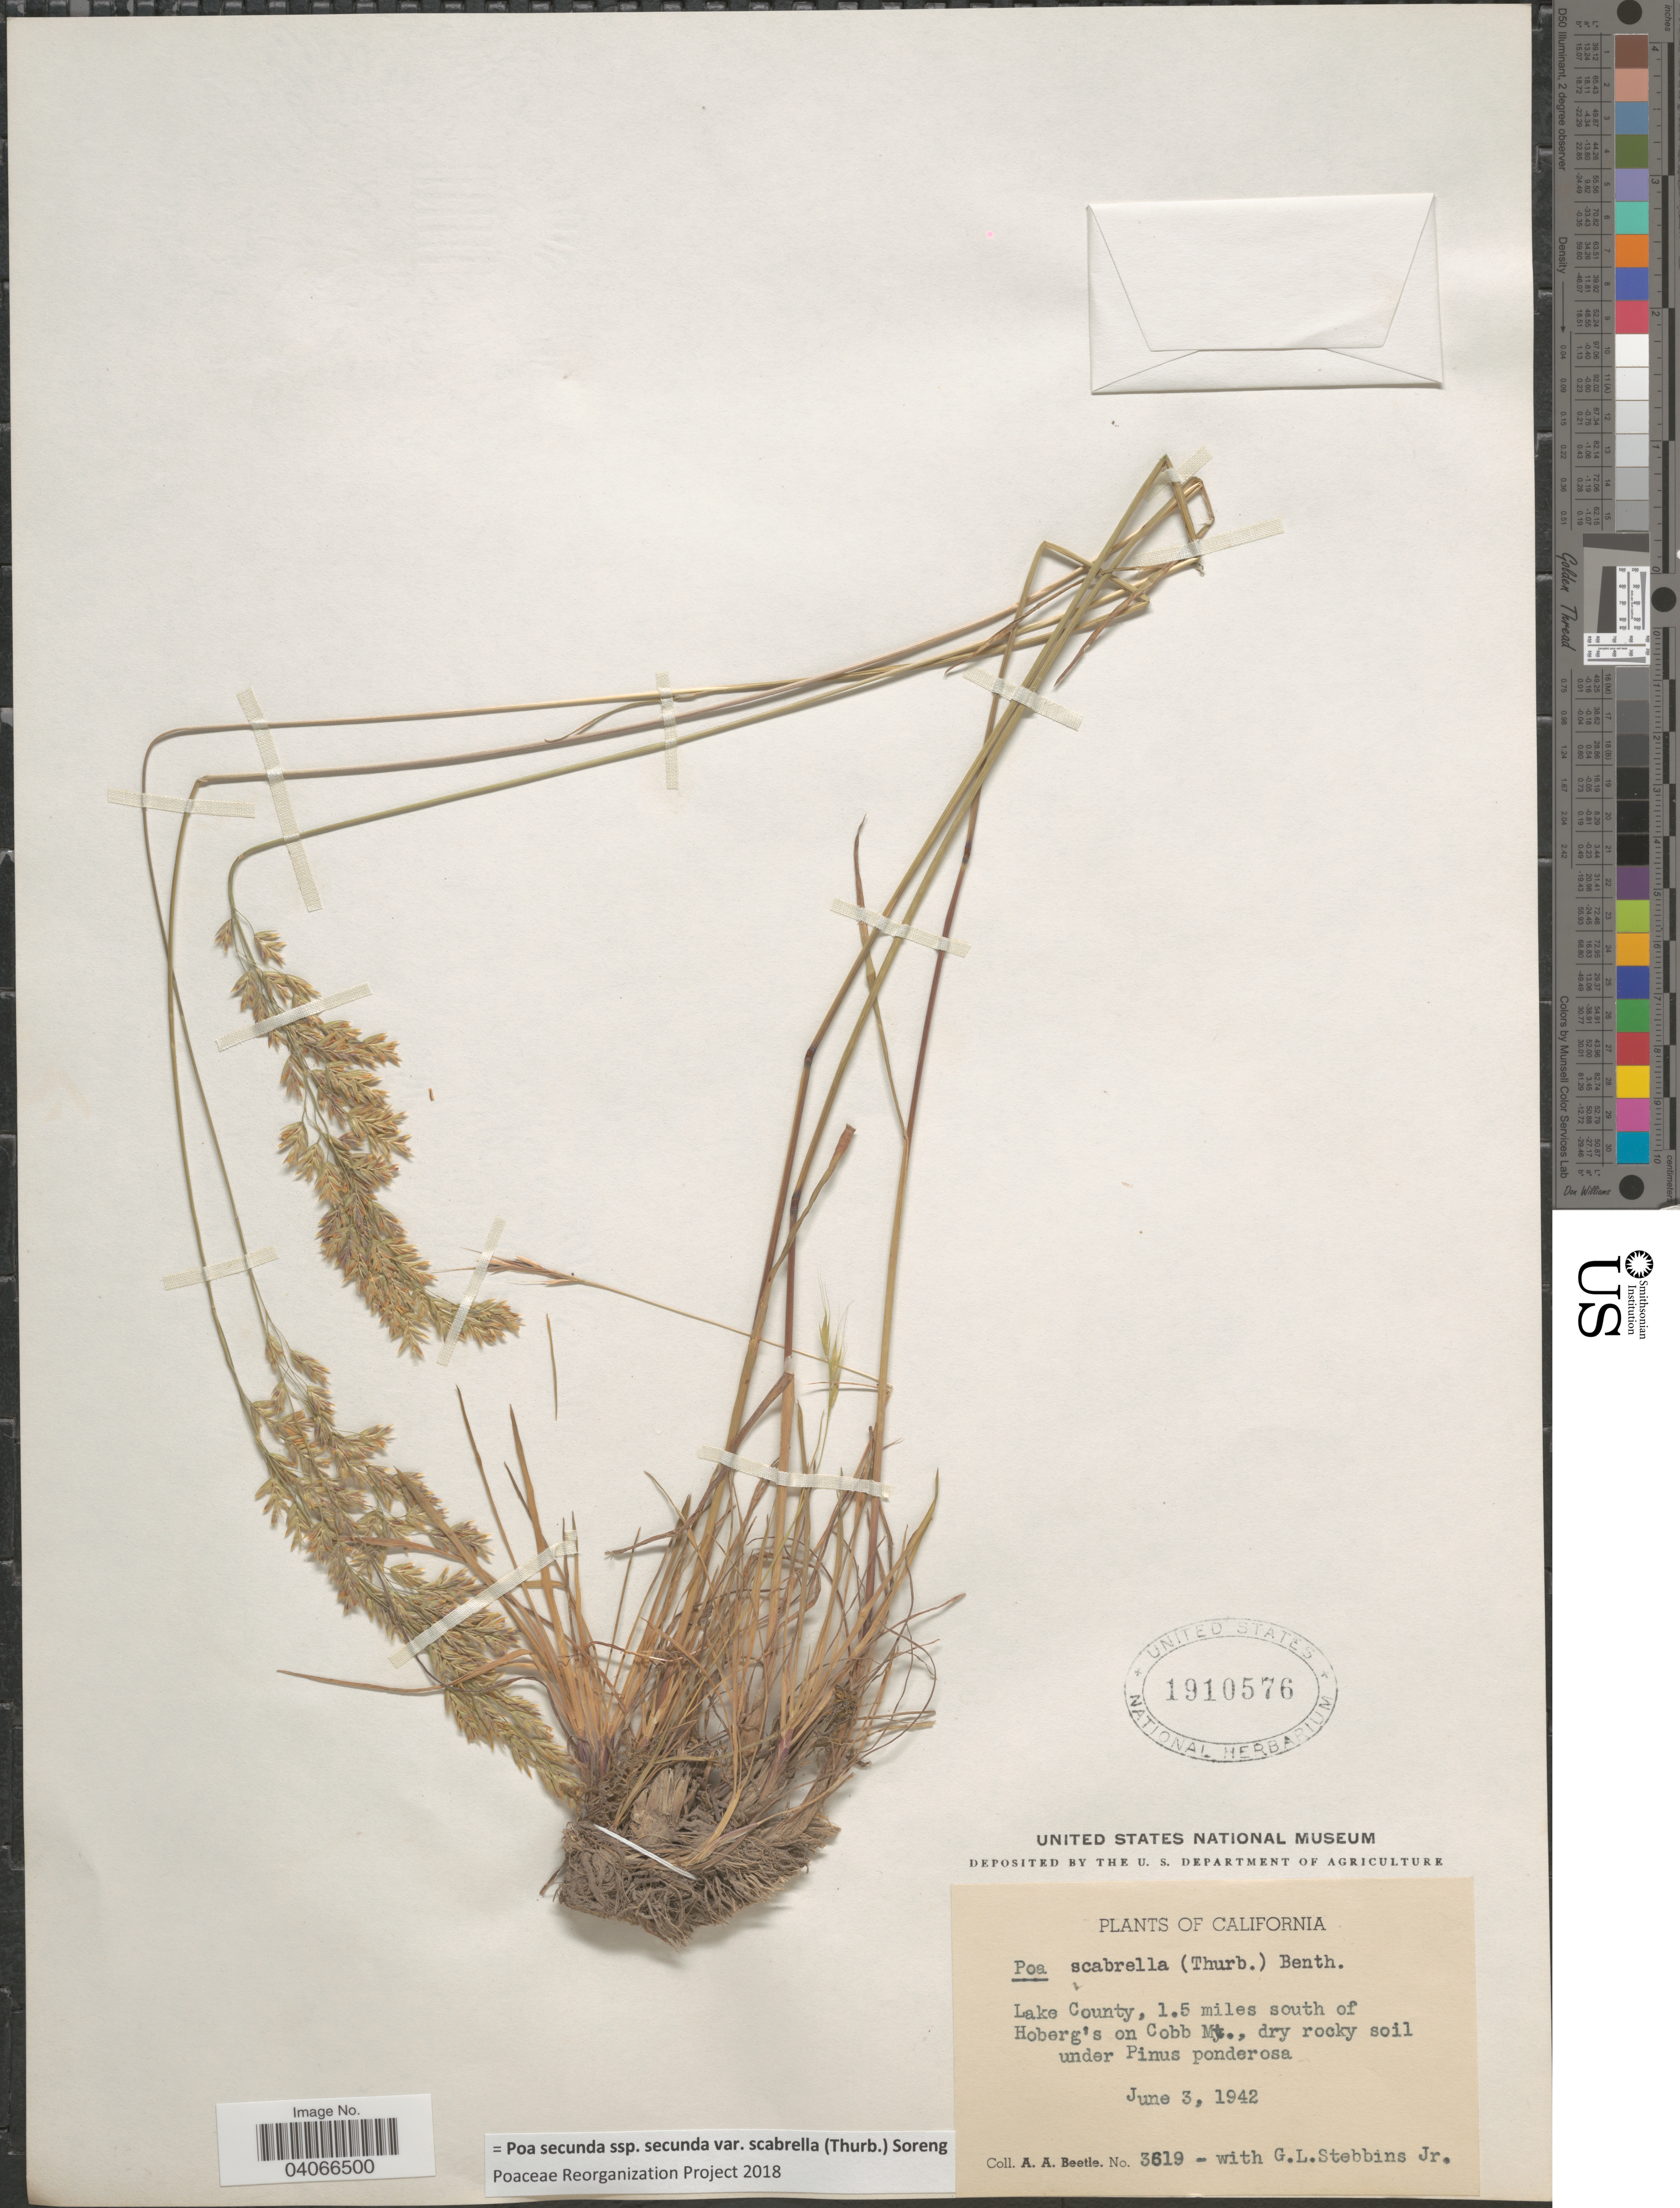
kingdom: Plantae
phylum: Tracheophyta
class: Liliopsida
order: Poales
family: Poaceae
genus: Poa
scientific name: Poa secunda subsp. secunda var. scabrella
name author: (Thurb.) Soreng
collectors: A. A. Beetle & G. L. Stebbins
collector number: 3619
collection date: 1942-06-03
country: United States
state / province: California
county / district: Lake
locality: Lake County, 1.5 miles south of Hoberg's on Cobb Mt.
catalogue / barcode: US 1910576